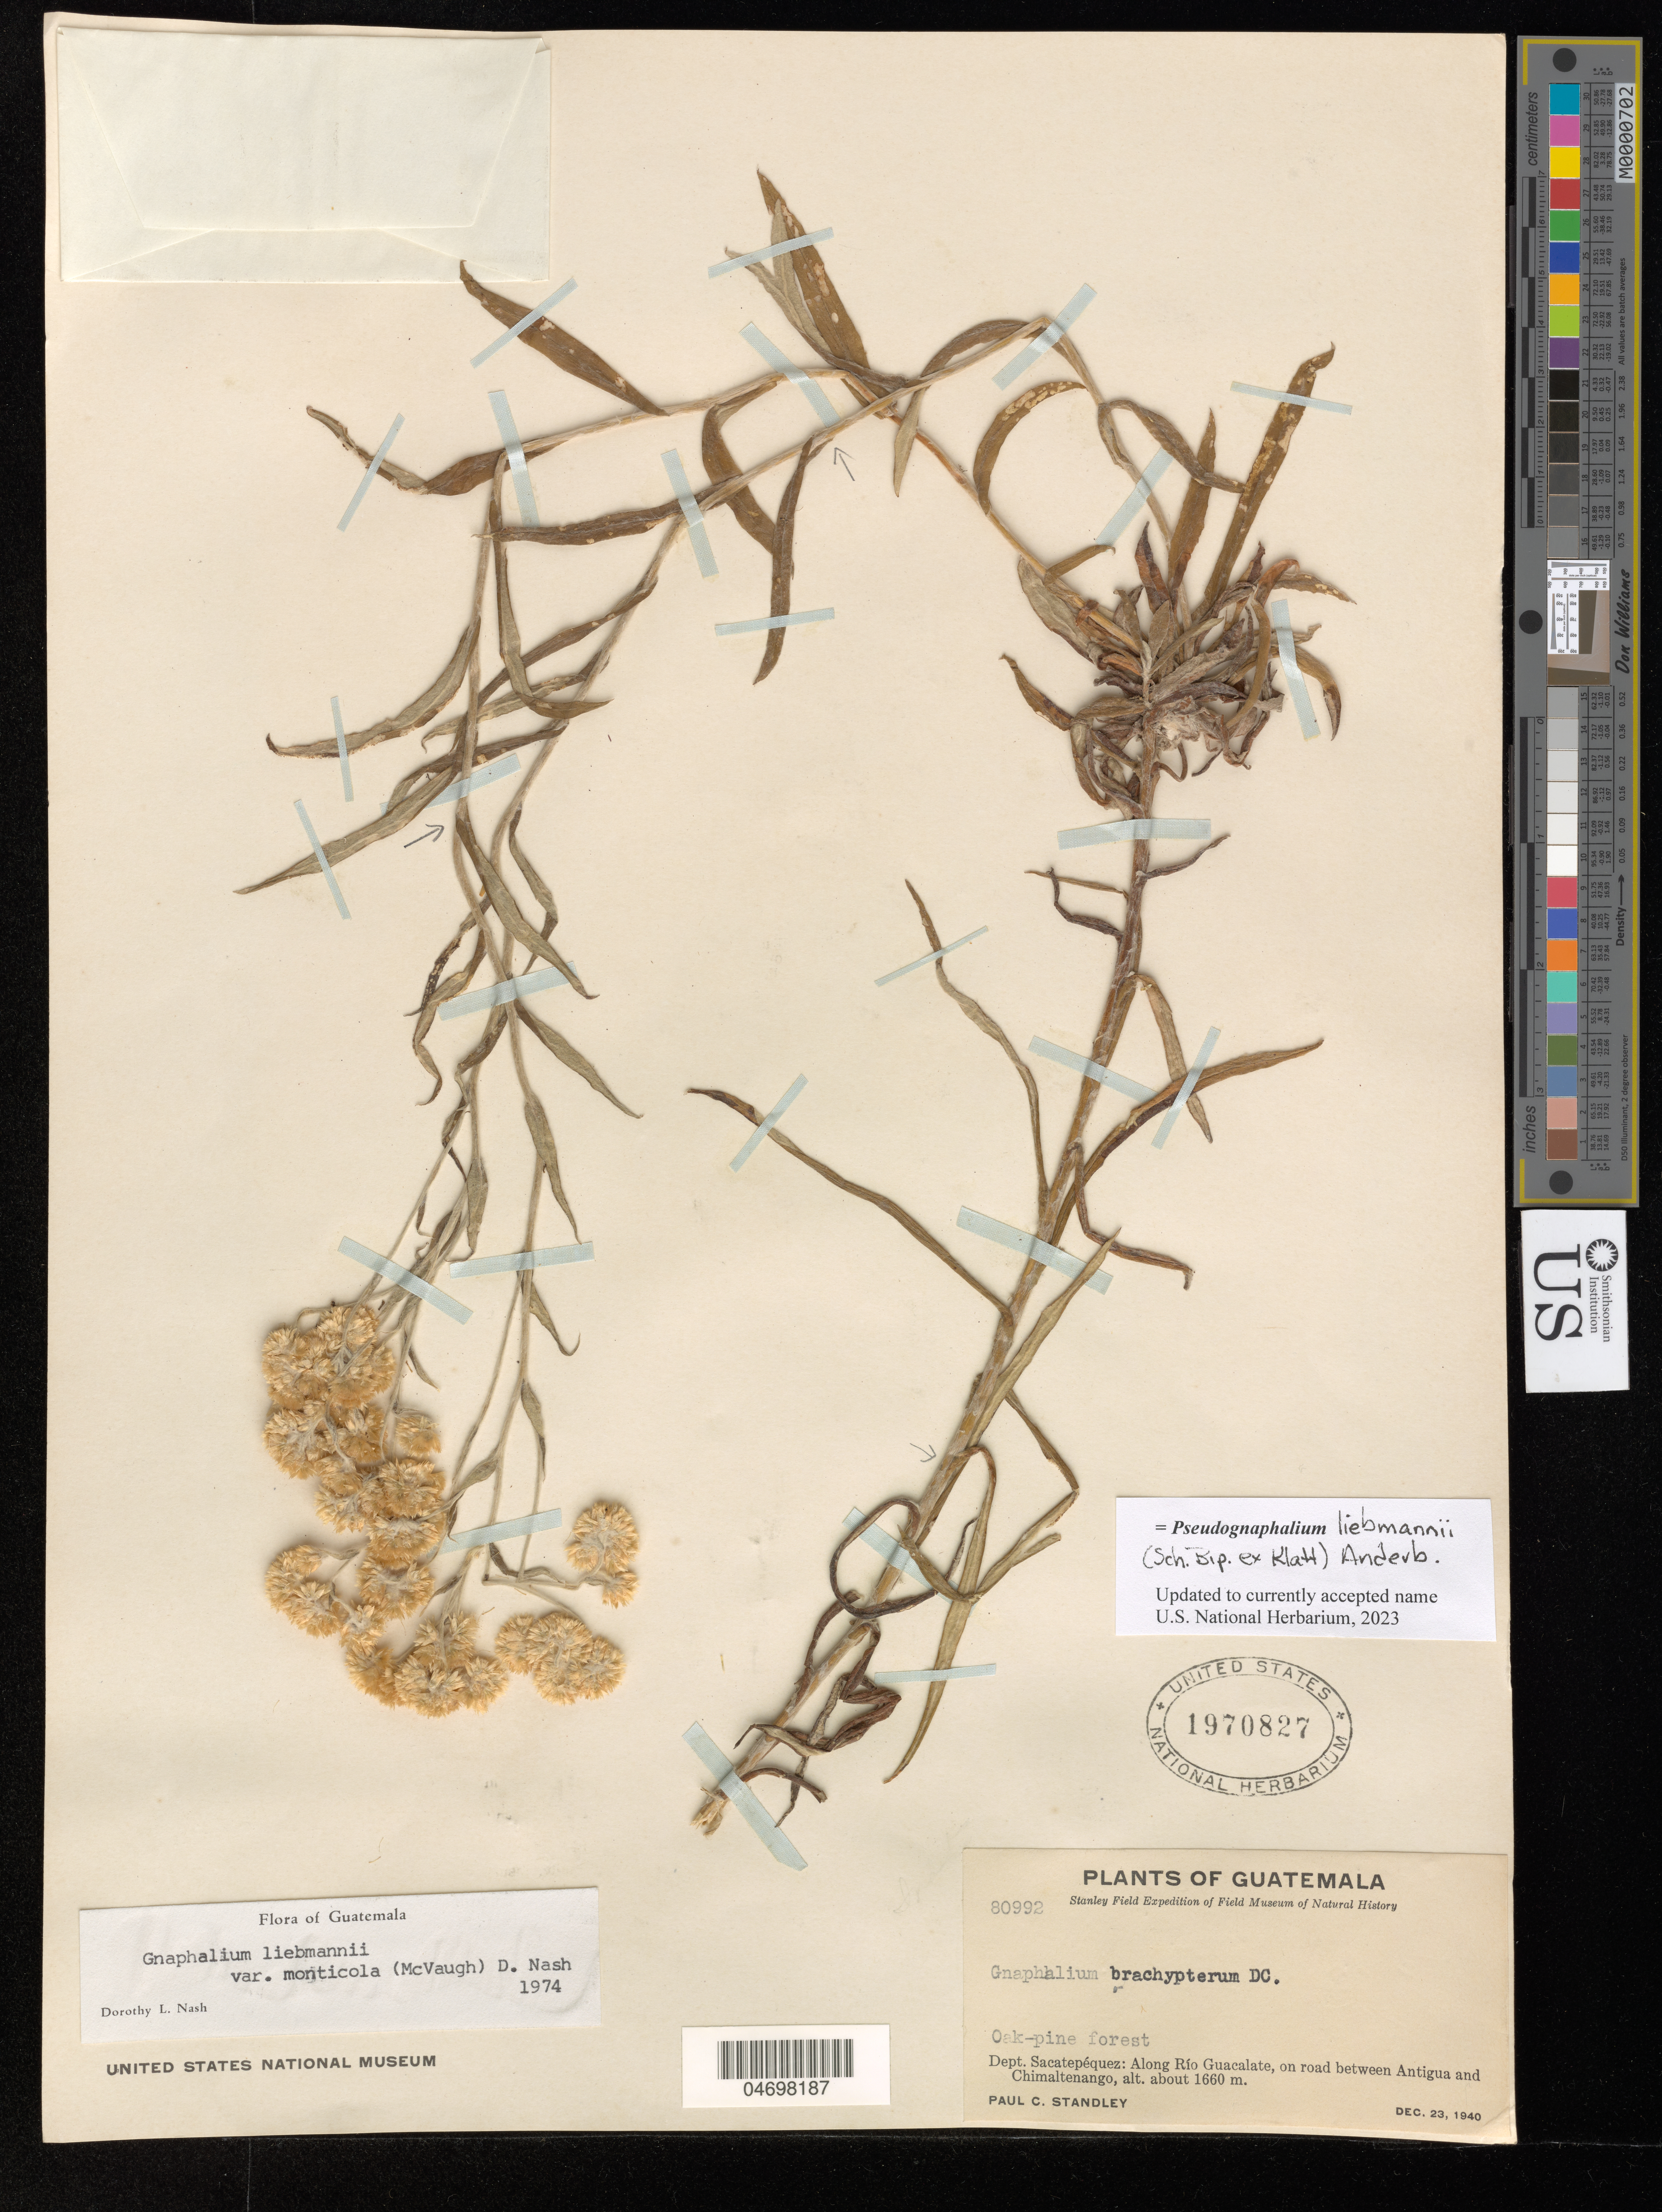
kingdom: Plantae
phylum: Tracheophyta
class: Magnoliopsida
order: Asterales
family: Asteraceae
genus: Pseudognaphalium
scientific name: Pseudognaphalium liebmannii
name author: (Sch. Bip. ex Klatt) Anderb.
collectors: P. C. Standley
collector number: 80992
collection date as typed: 23 Dec 1940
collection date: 1940-12-23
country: Guatemala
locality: Sacatepequez, along Rio Gualcalate, on road between Antigua and Chimaltenango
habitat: Oak-pine forest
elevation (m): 1660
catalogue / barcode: US 1970827